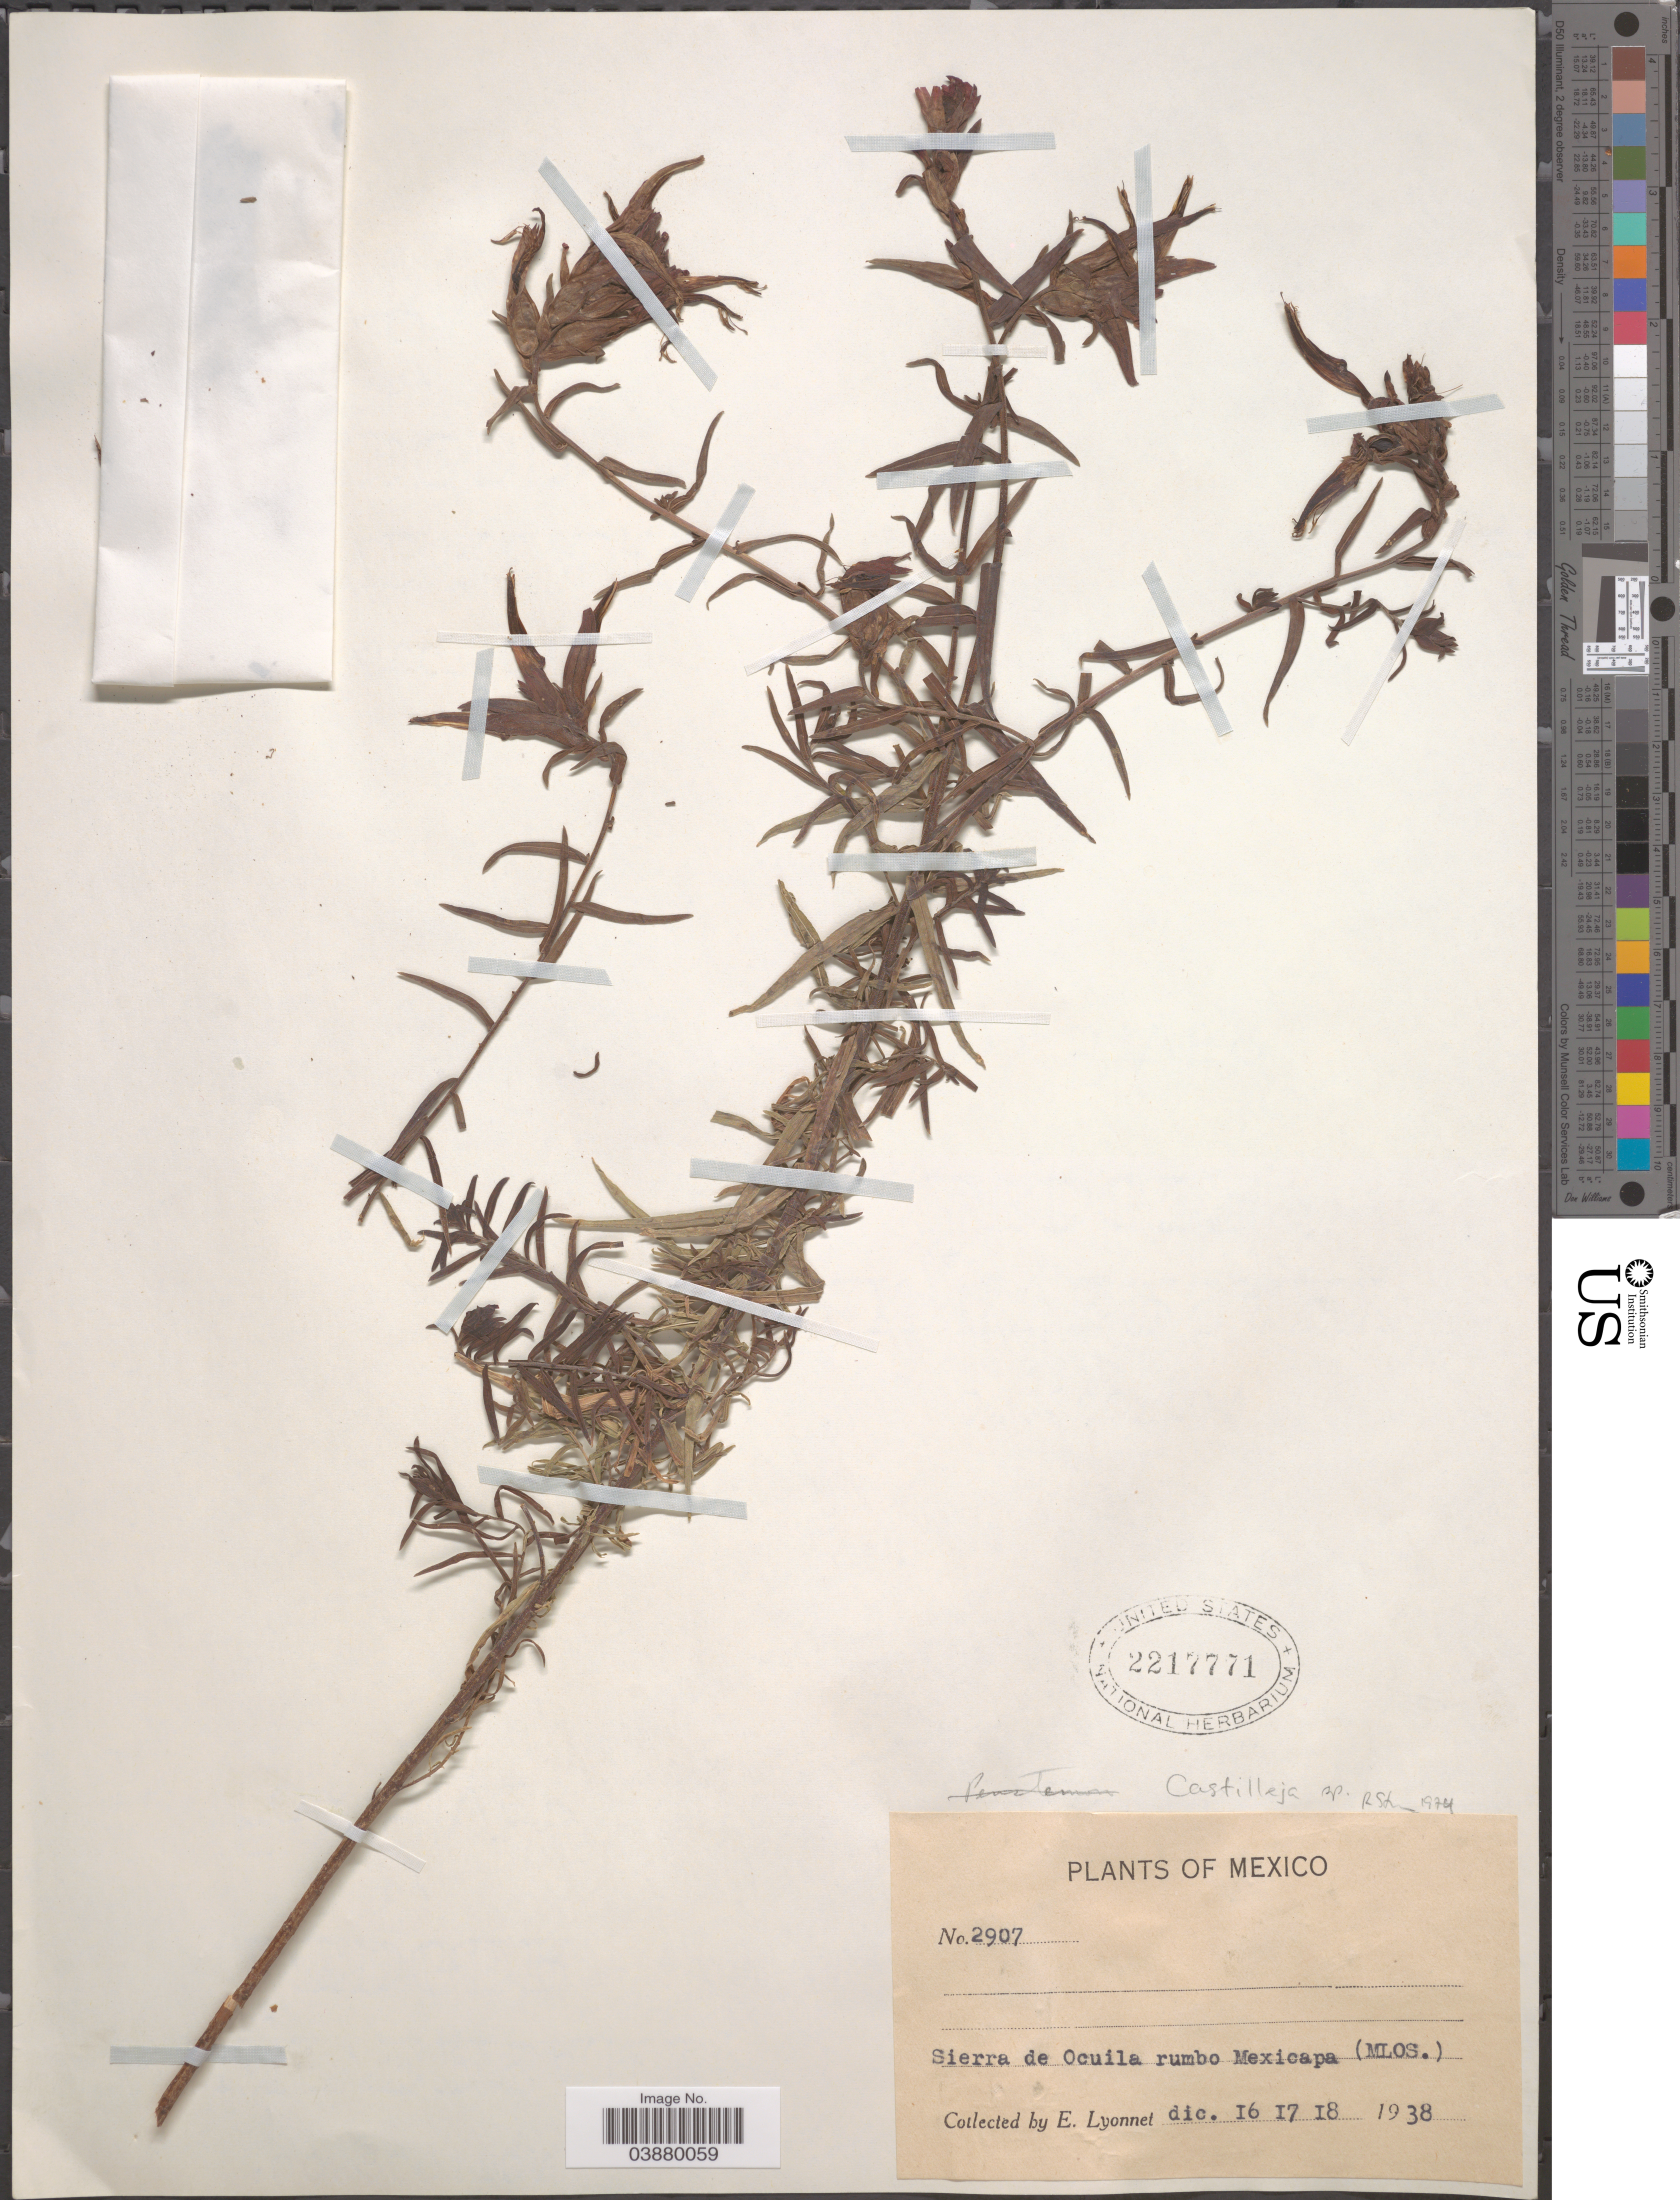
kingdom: Plantae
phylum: Tracheophyta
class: Magnoliopsida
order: Lamiales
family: Plantaginaceae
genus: Penstemon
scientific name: Penstemon sp.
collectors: E. Lyonnet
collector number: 2907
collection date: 1938-12-16/1938-12-18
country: Mexico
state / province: Morelos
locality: Sierra de Ocuila rumbo Mexicapa.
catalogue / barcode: US 2217771